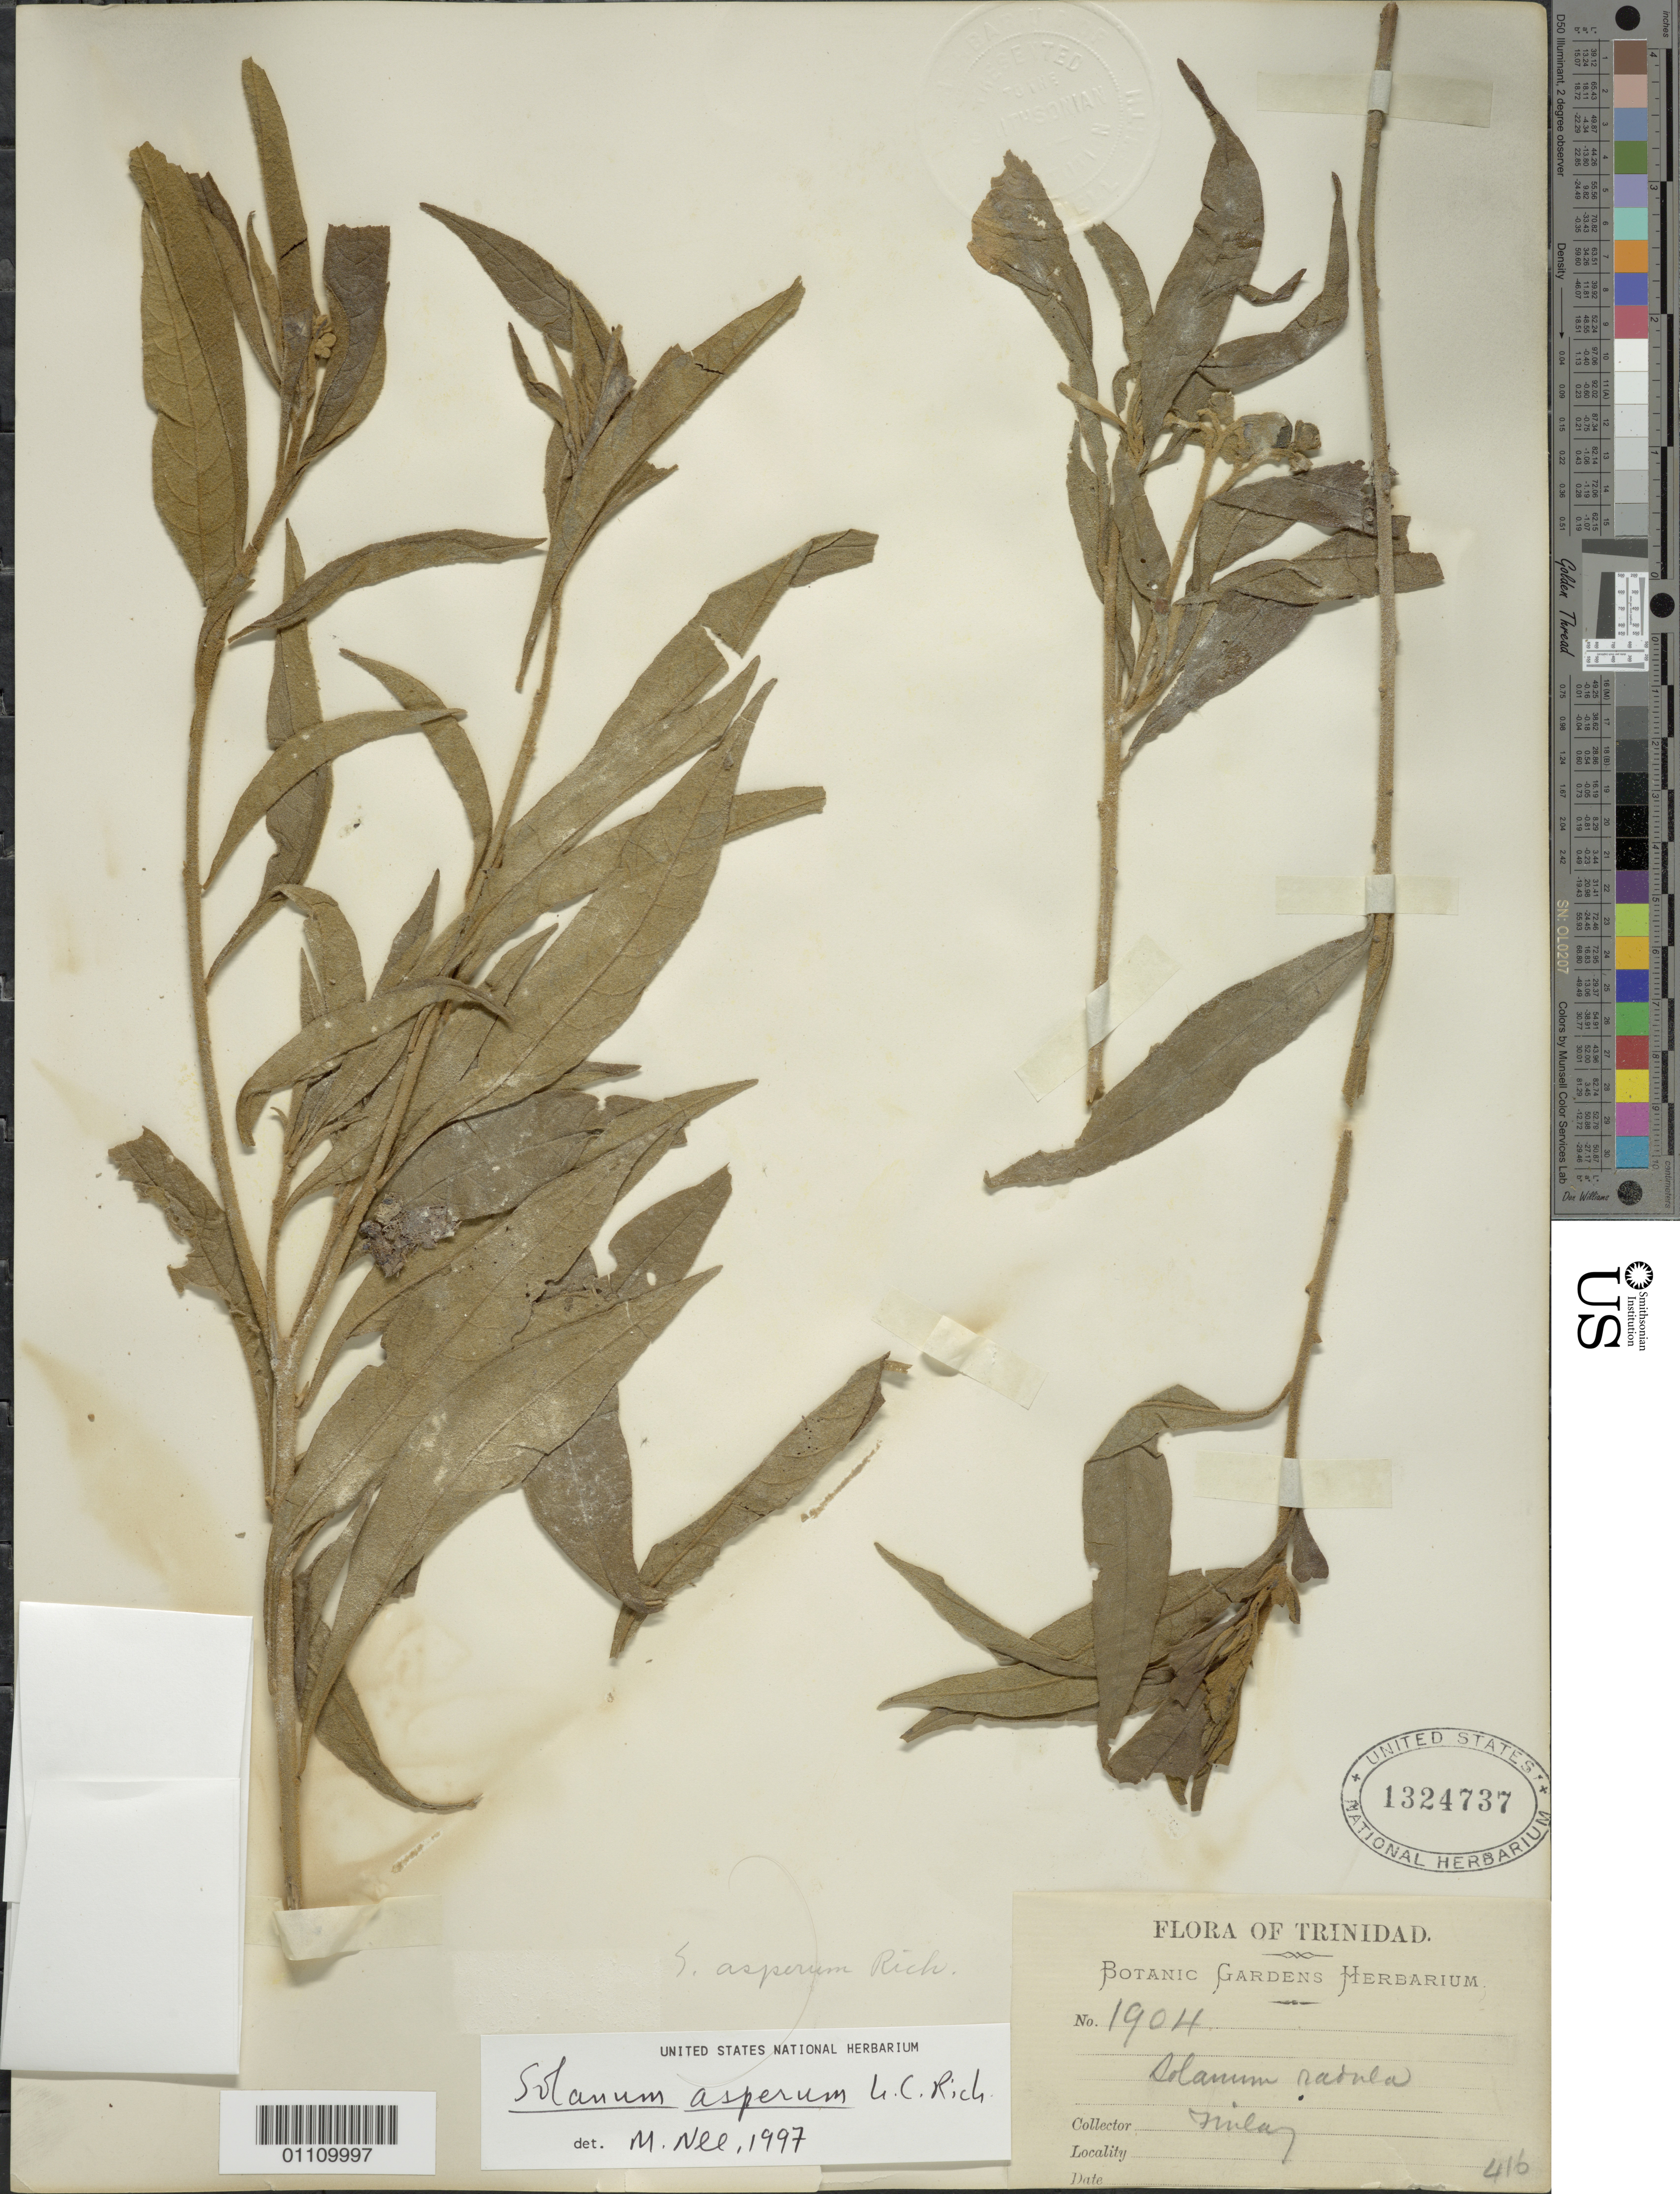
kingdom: Plantae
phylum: Tracheophyta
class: Magnoliopsida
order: Solanales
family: Solanaceae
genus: Solanum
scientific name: Solanum asperum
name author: Rich.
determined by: Nee, Michael H.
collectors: -. Finlay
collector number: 1904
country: Trinidad and Tobago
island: Trinidad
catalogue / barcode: US 1324737